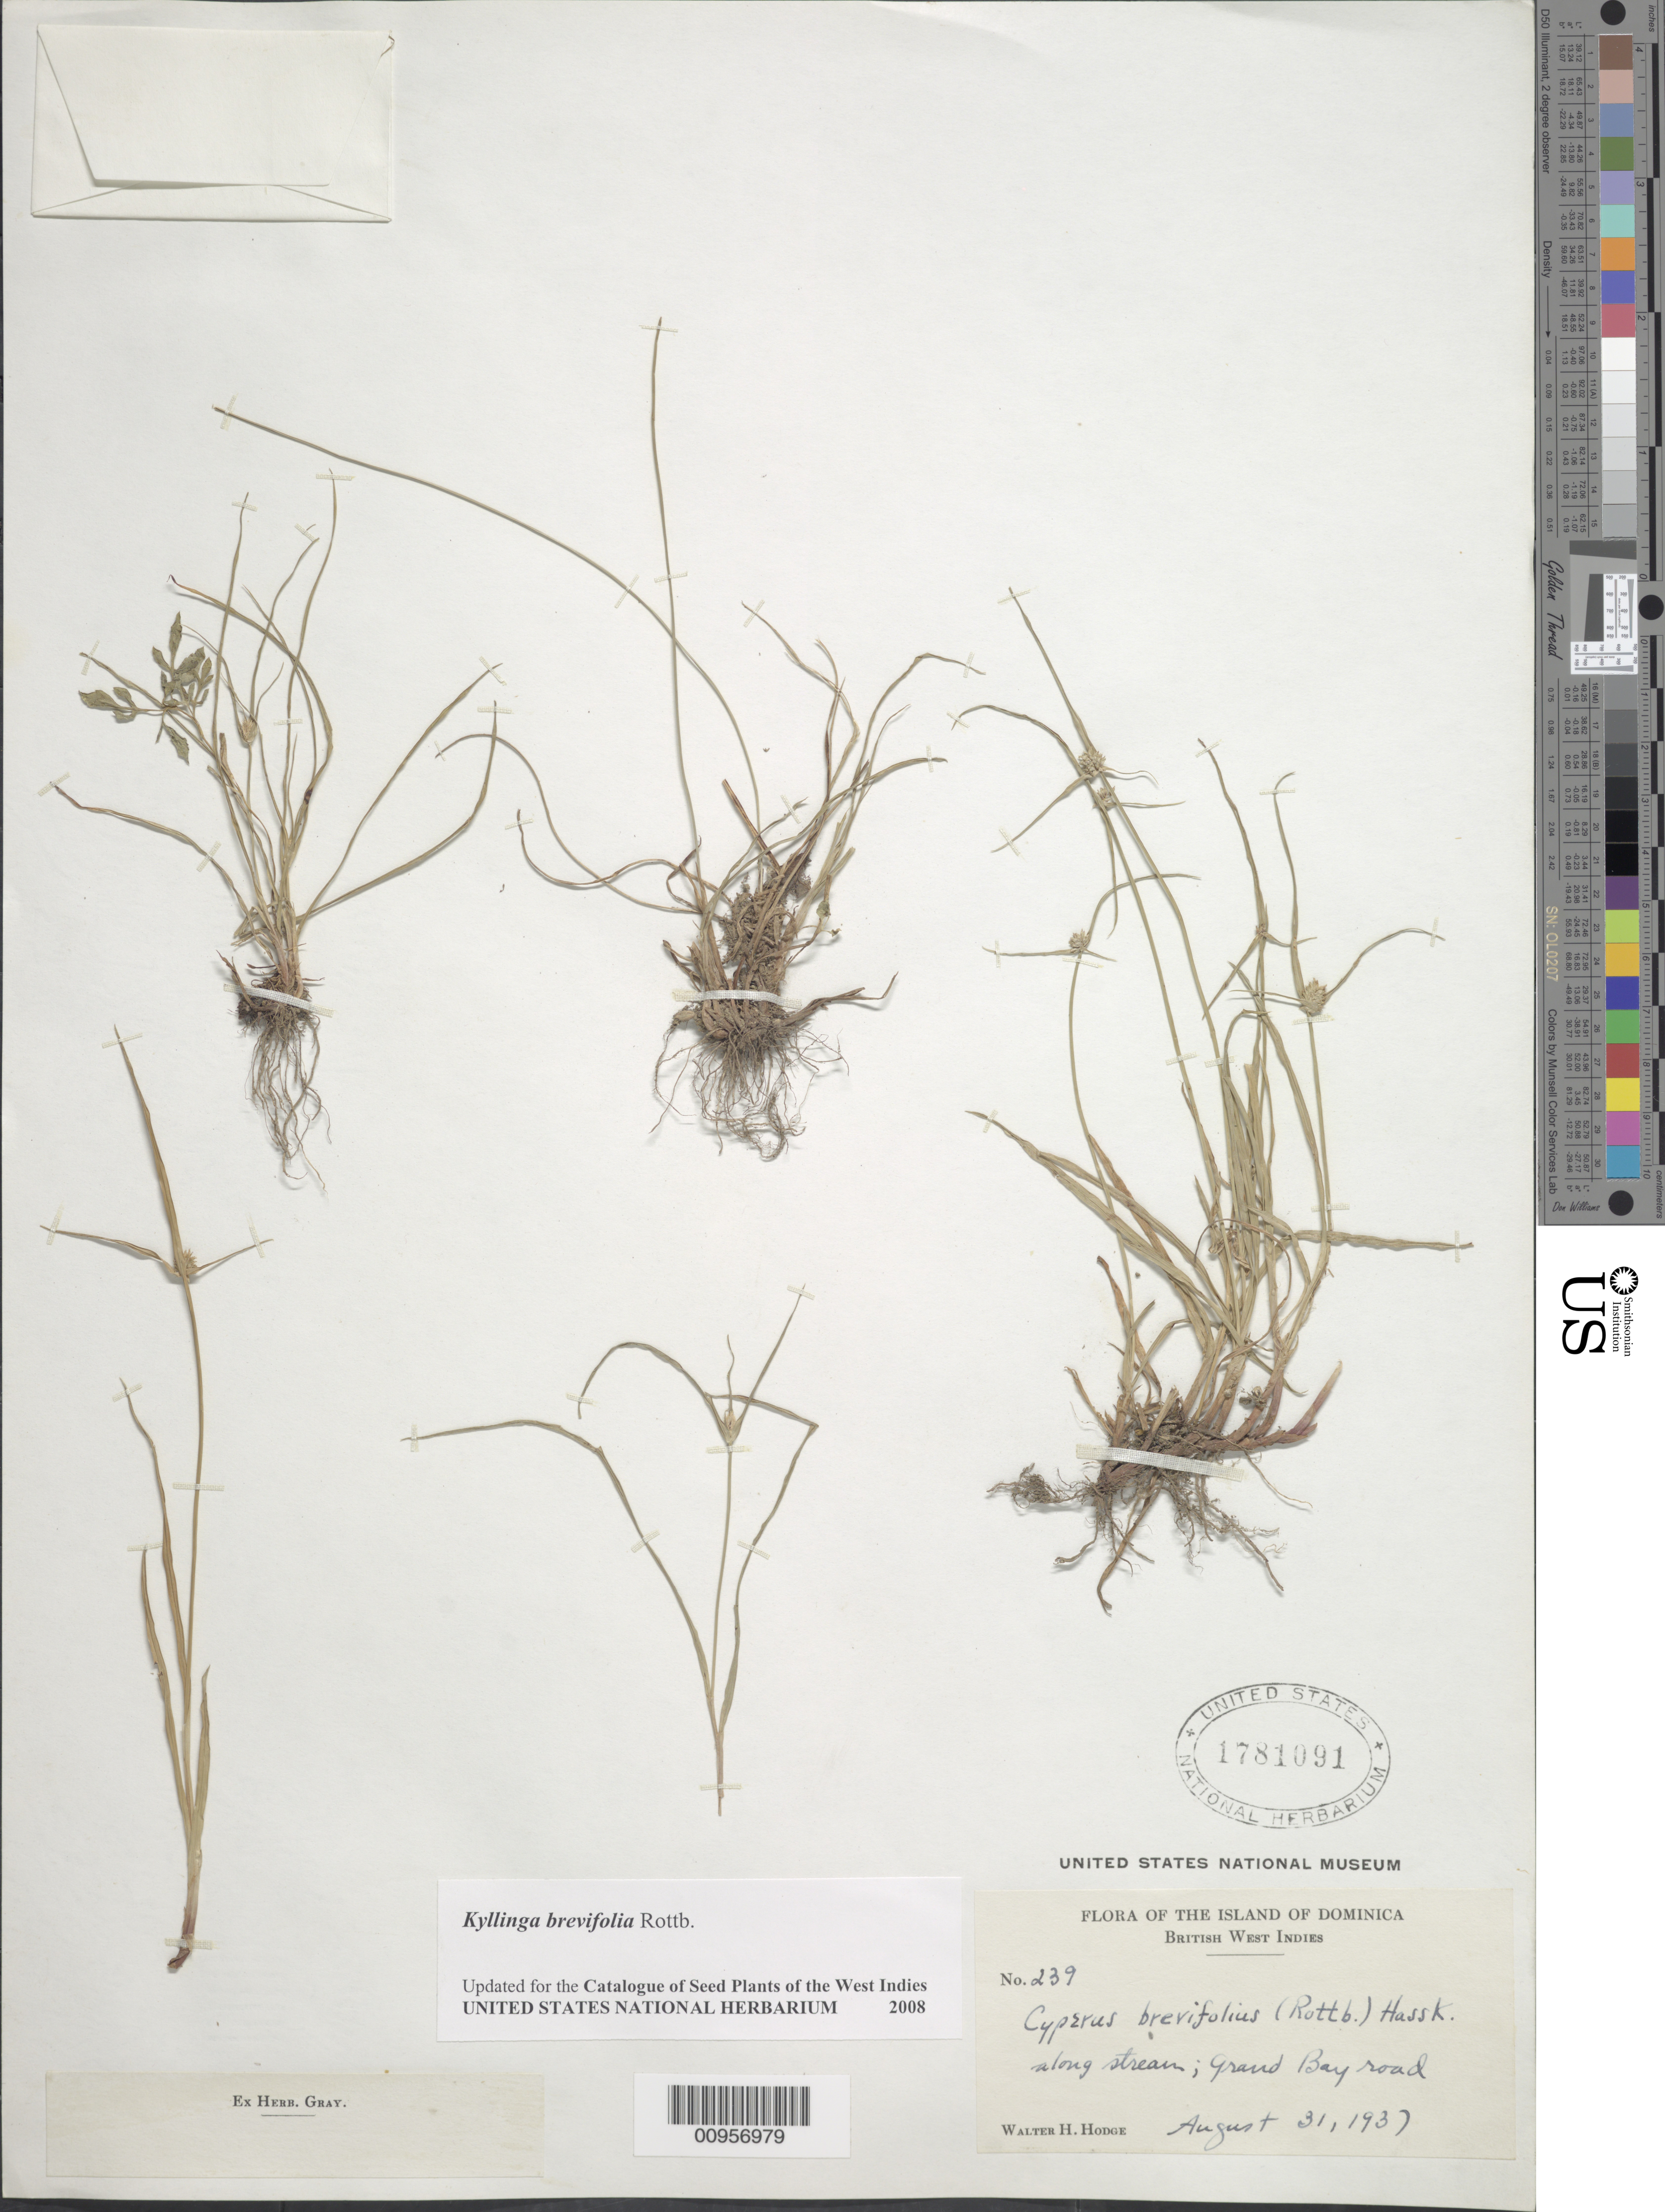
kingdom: Plantae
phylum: Tracheophyta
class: Liliopsida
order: Poales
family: Cyperaceae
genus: Cyperus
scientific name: Cyperus brevifolius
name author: (Rottb.) Hassk.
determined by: Strong, M. T., (US), Smithsonian Institution - National Museum of Natural History (UNITED STATES)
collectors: W. Hodge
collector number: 239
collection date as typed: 31 Aug 1937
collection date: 1937-08-31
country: Dominica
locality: Along stream, Grand Bay road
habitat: Along stream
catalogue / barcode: US 1781091